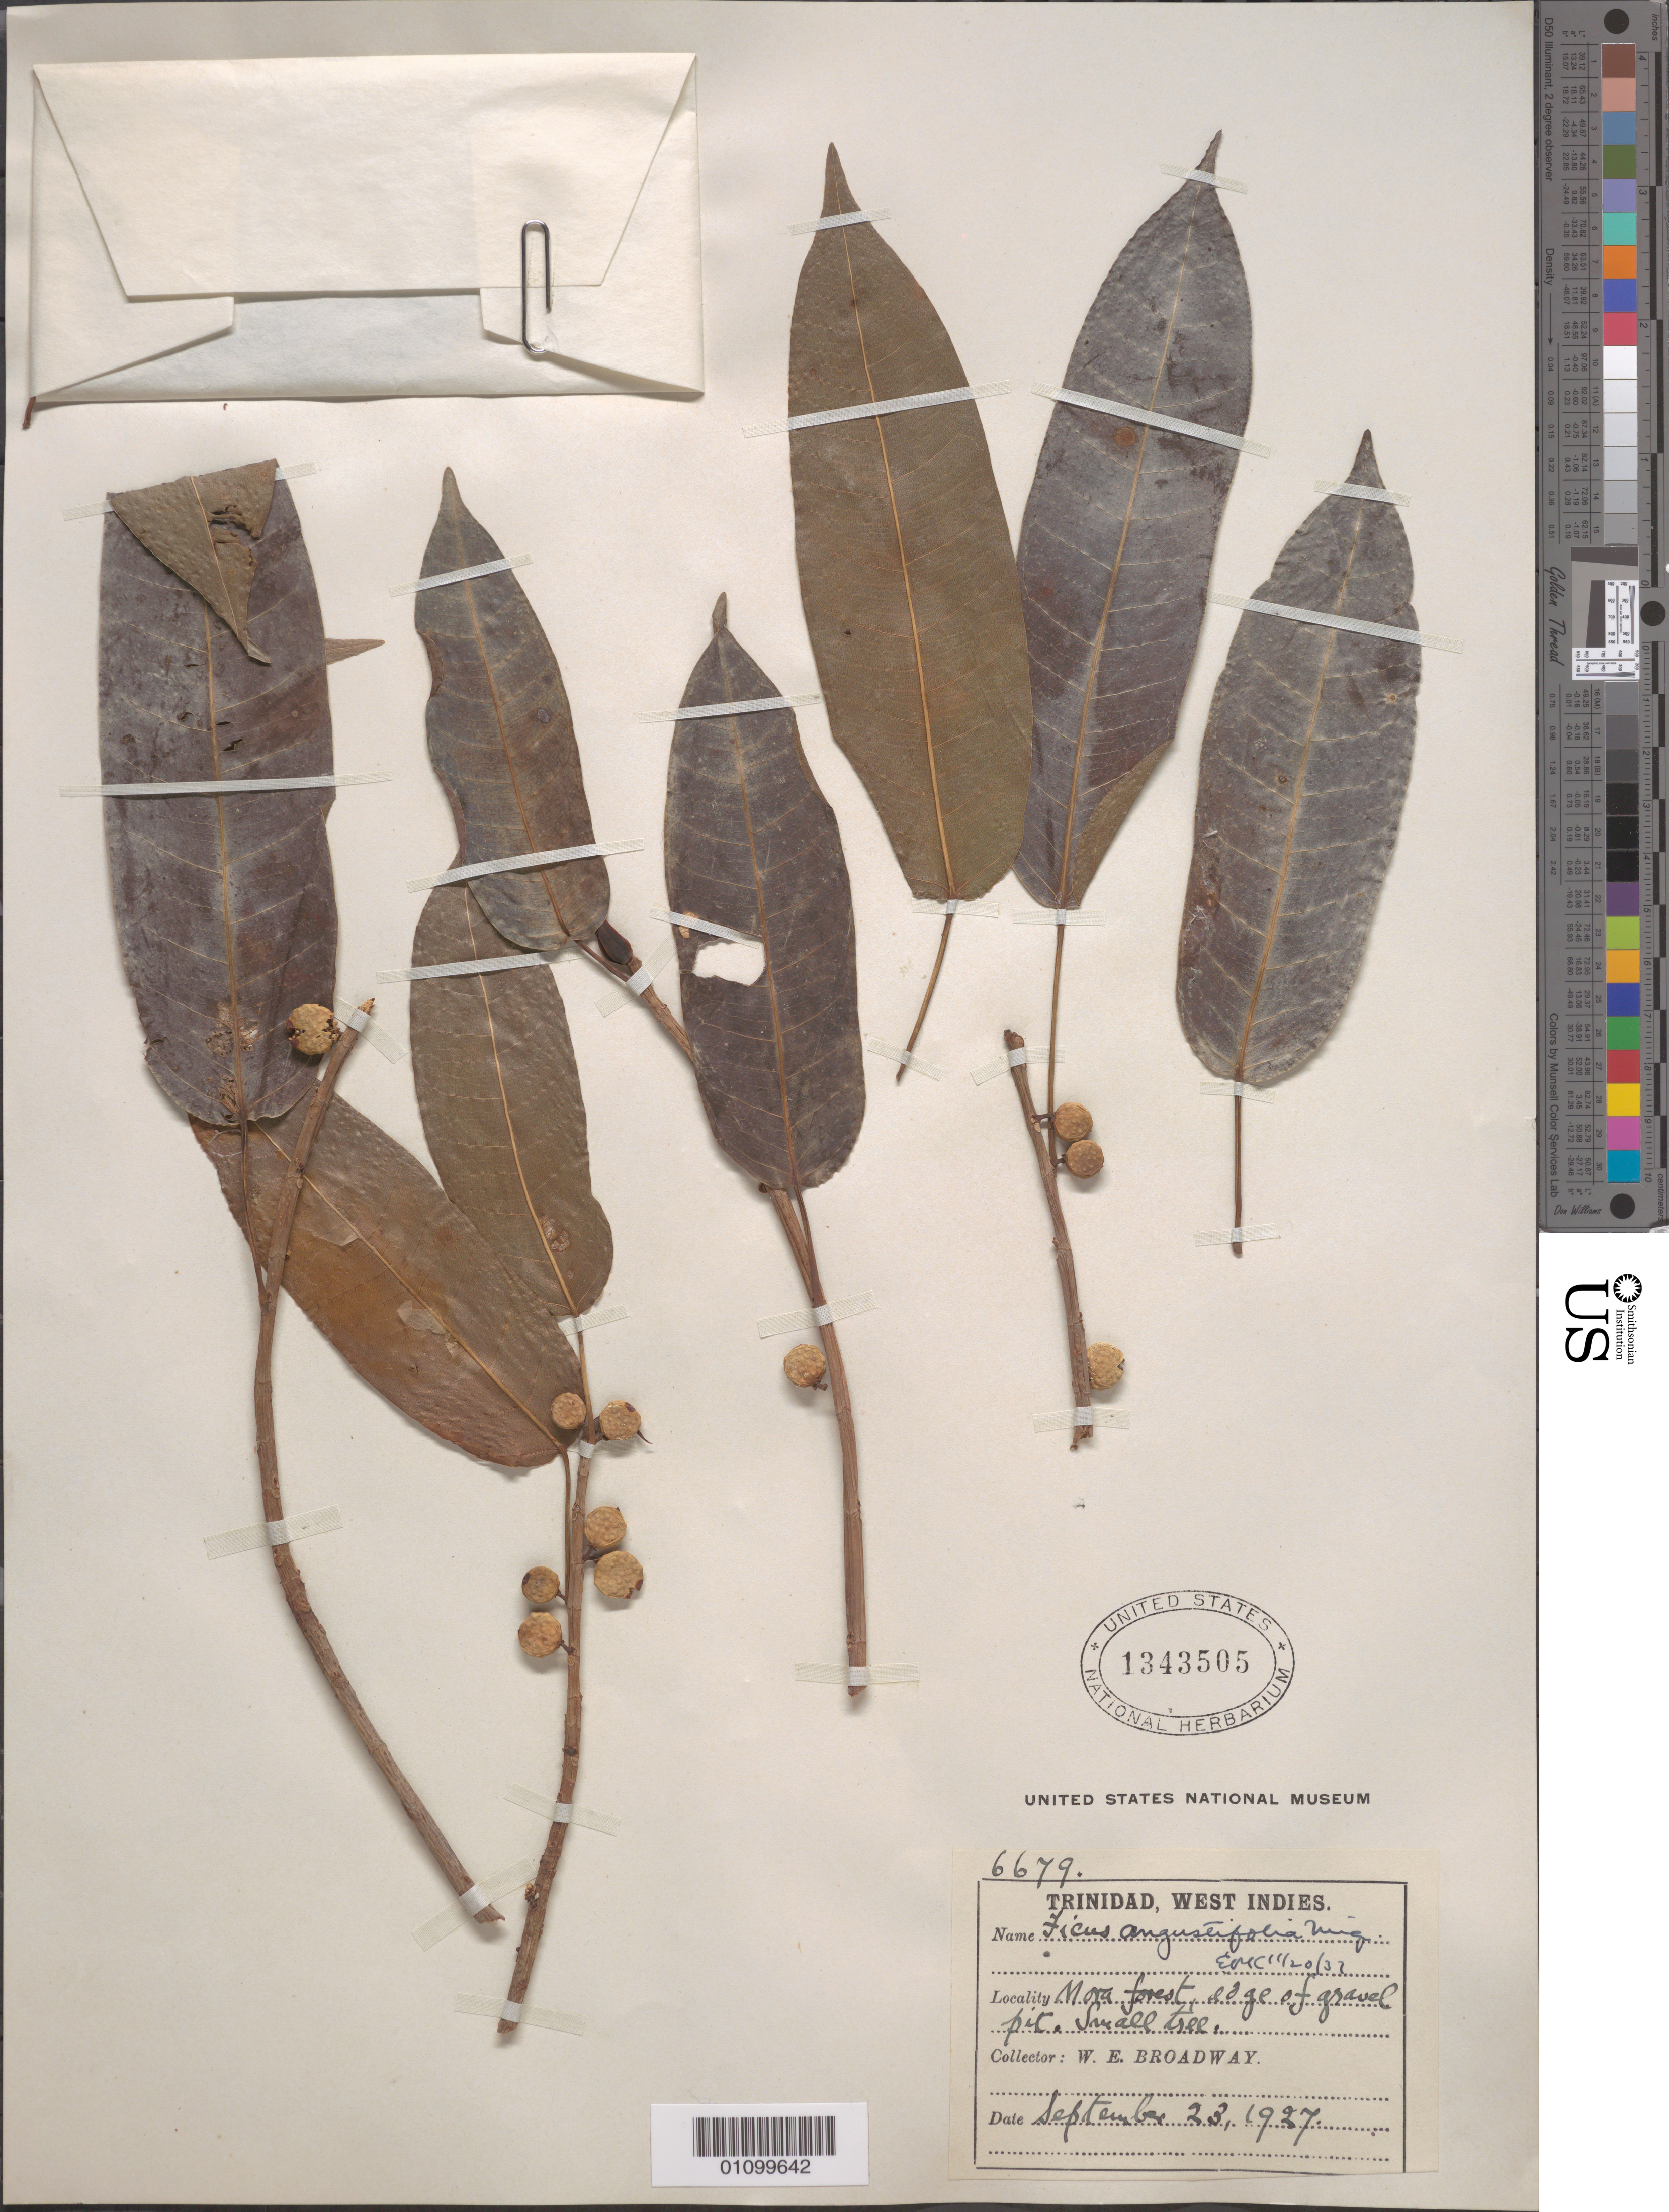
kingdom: Plantae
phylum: Tracheophyta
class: Magnoliopsida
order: Rosales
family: Moraceae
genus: Ficus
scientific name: Ficus angustifolia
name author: Blume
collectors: W. E. Broadway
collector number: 6679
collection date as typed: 23 Sep 1927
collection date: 1927-09-23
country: Trinidad and Tobago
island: Trinidad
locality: Mora Forest edge of gravel pit.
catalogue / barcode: US 1343505